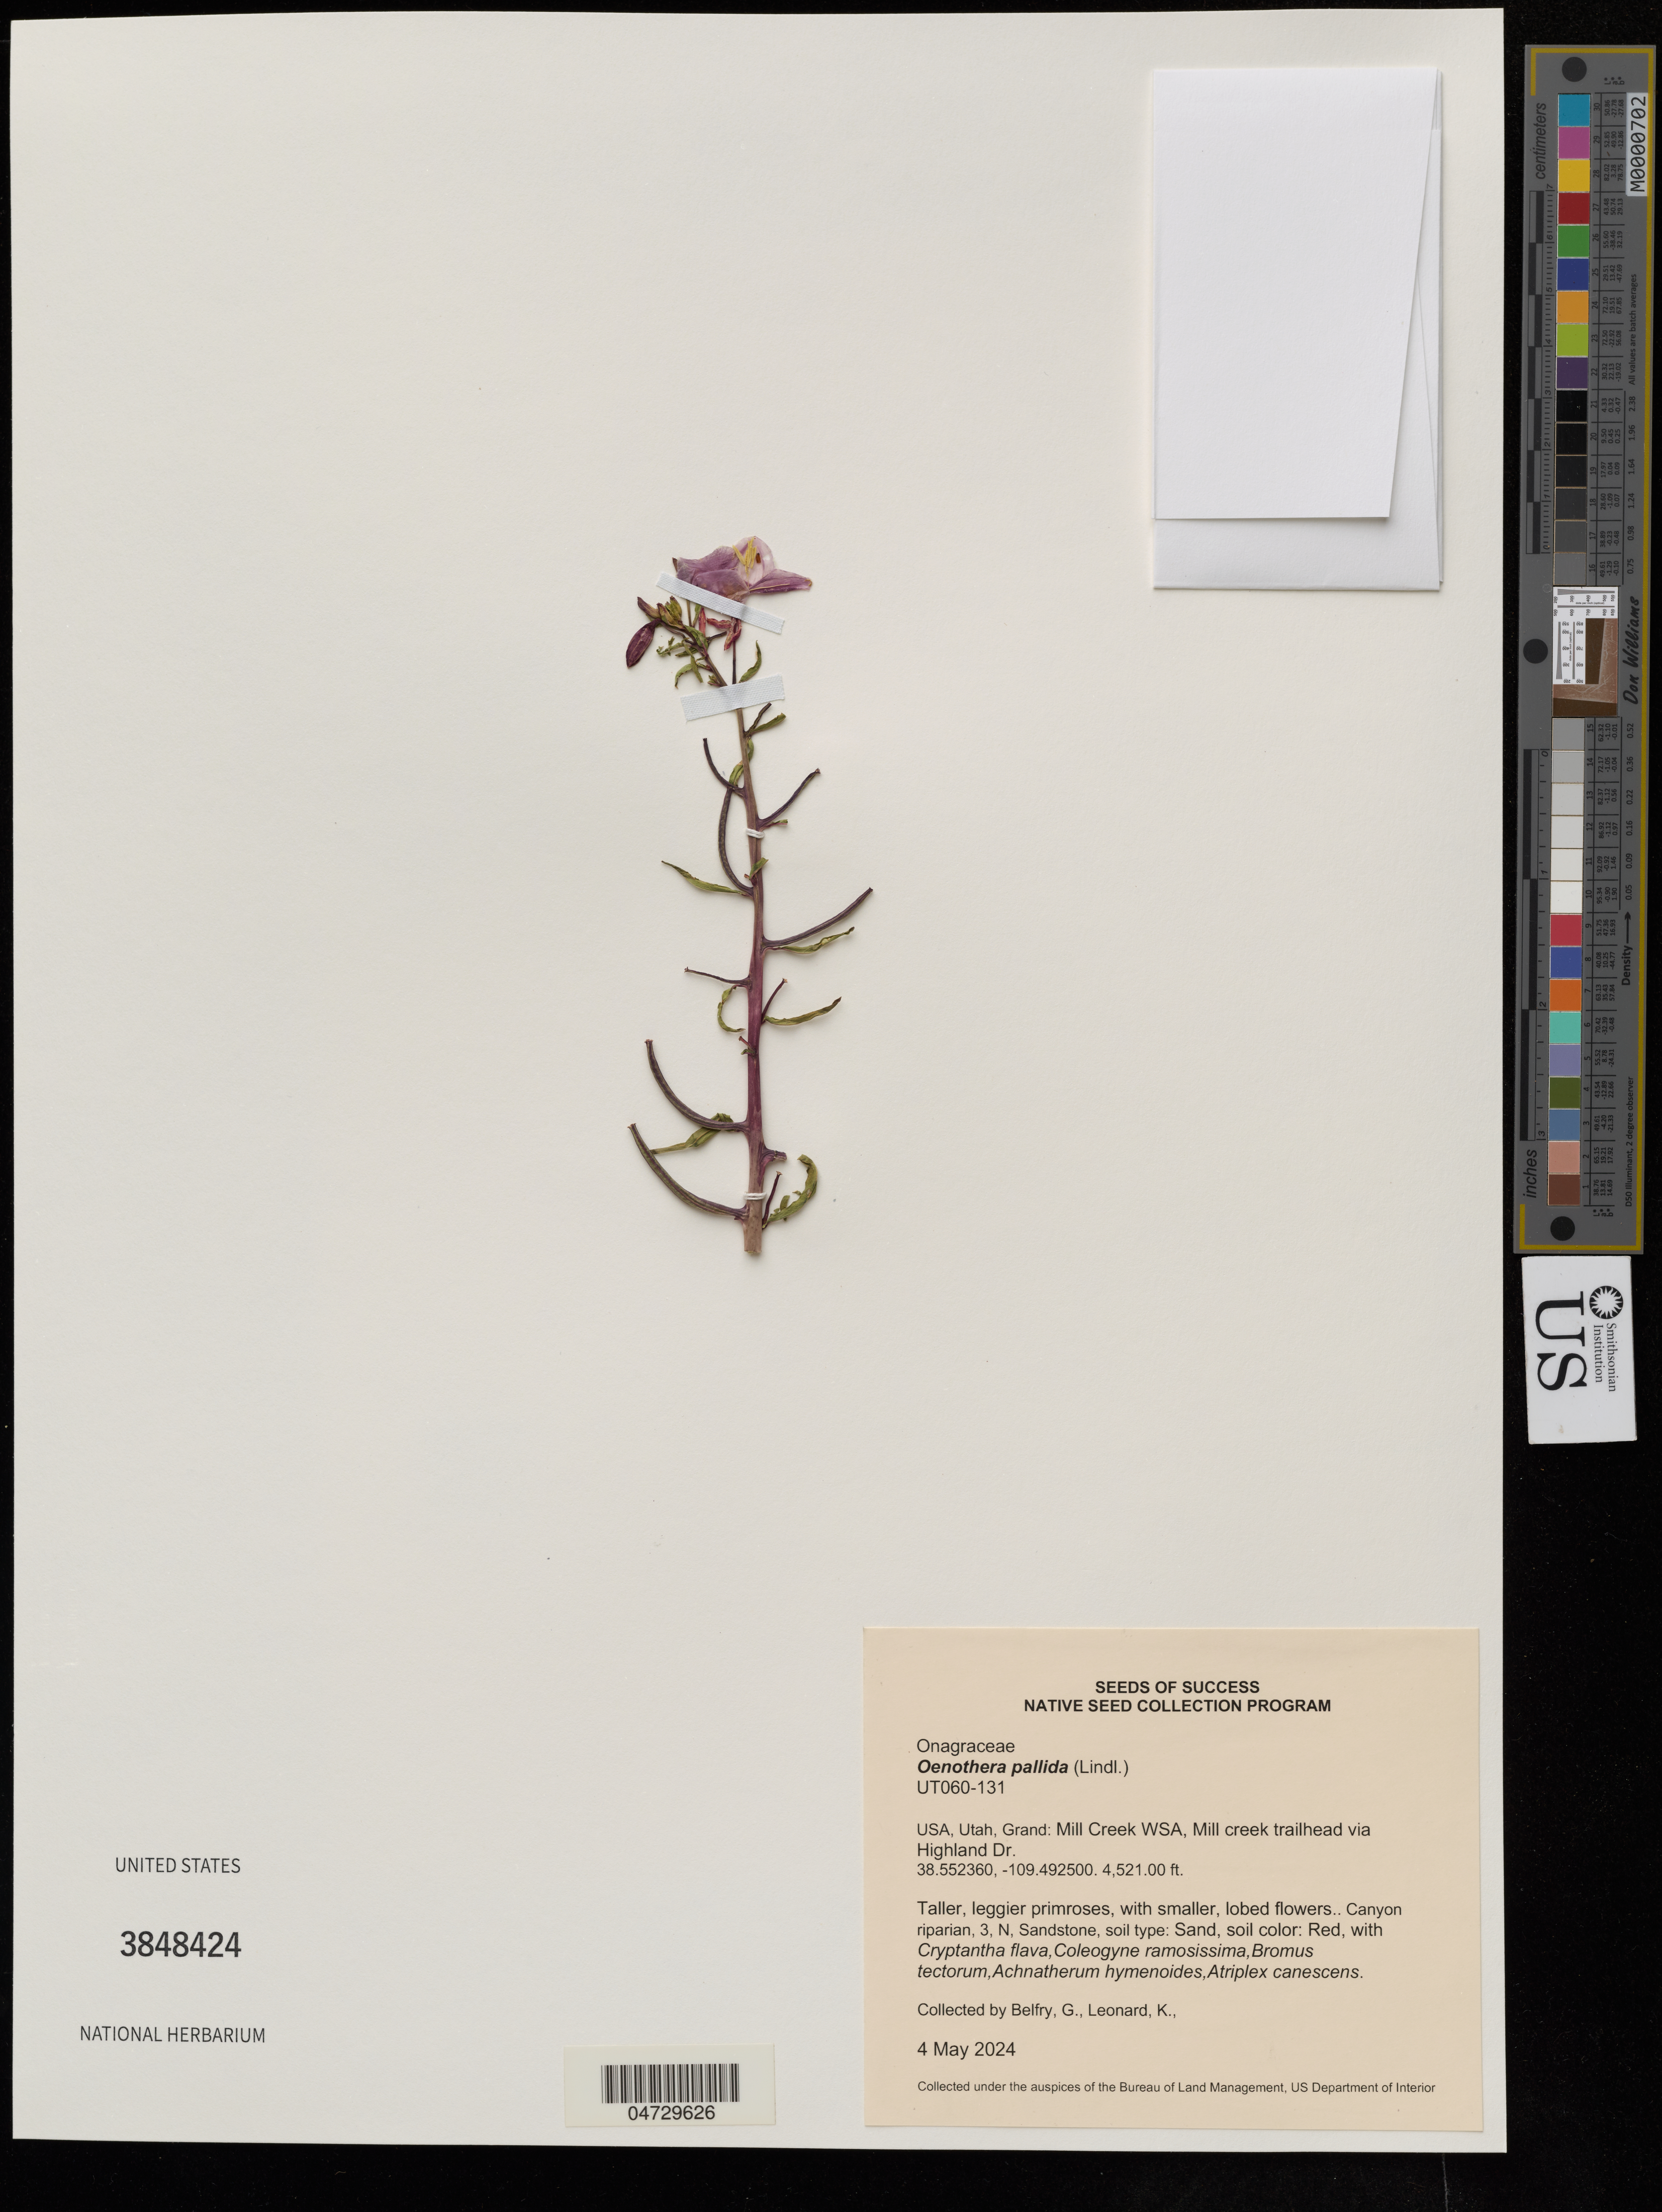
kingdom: Plantae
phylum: Tracheophyta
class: Magnoliopsida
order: Myrtales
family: Onagraceae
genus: Oenothera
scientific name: Oenothera pallida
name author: Lindl.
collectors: G. Belfry & K. Leonard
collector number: UT060-131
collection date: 2024-05-04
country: United States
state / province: Utah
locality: Grand: Mill Creek WSA, Mill creek trailhead via Highland Dr.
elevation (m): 1378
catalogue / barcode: US 3848424